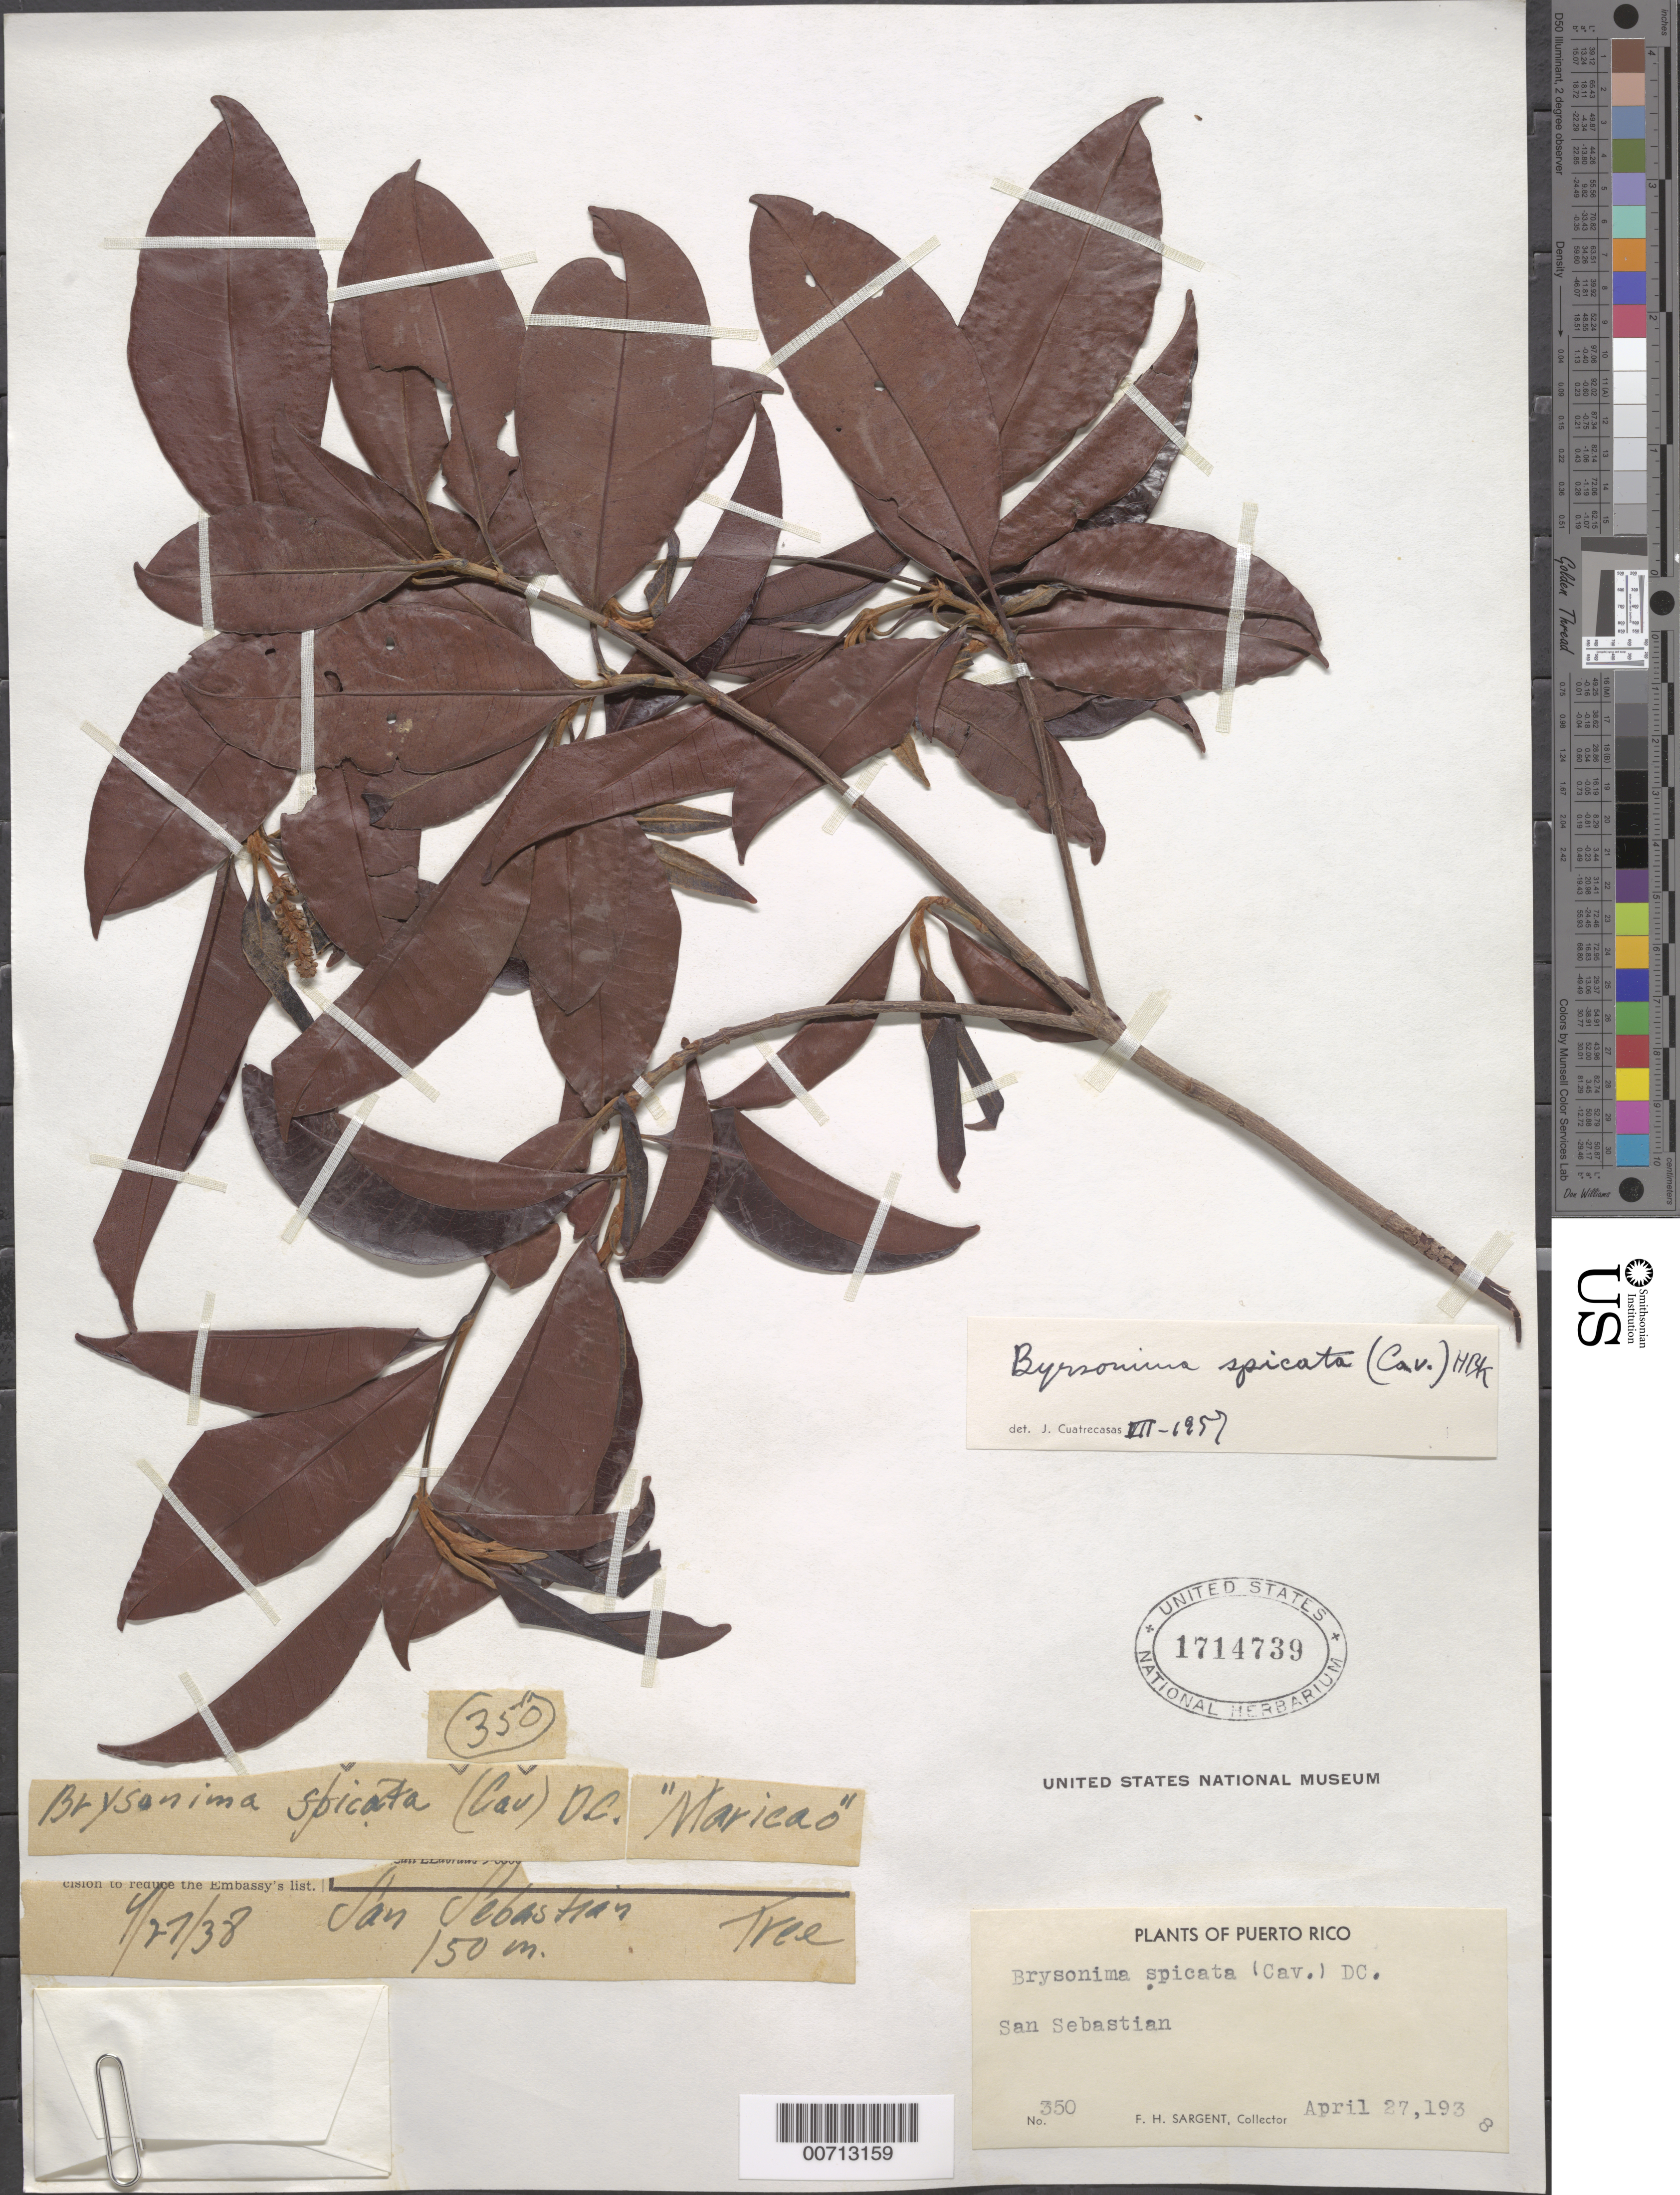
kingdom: Plantae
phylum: Tracheophyta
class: Magnoliopsida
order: Malpighiales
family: Malpighiaceae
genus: Byrsonima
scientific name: Byrsonima spicata (Cav.) DC.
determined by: Cuatrecasas, J.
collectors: F. H. Sargent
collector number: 350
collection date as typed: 27 Apr 1938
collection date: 1938-04-27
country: Puerto Rico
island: Greater Antilles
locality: San Sebastian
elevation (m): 150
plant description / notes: Common name: maricao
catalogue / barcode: US 1714739